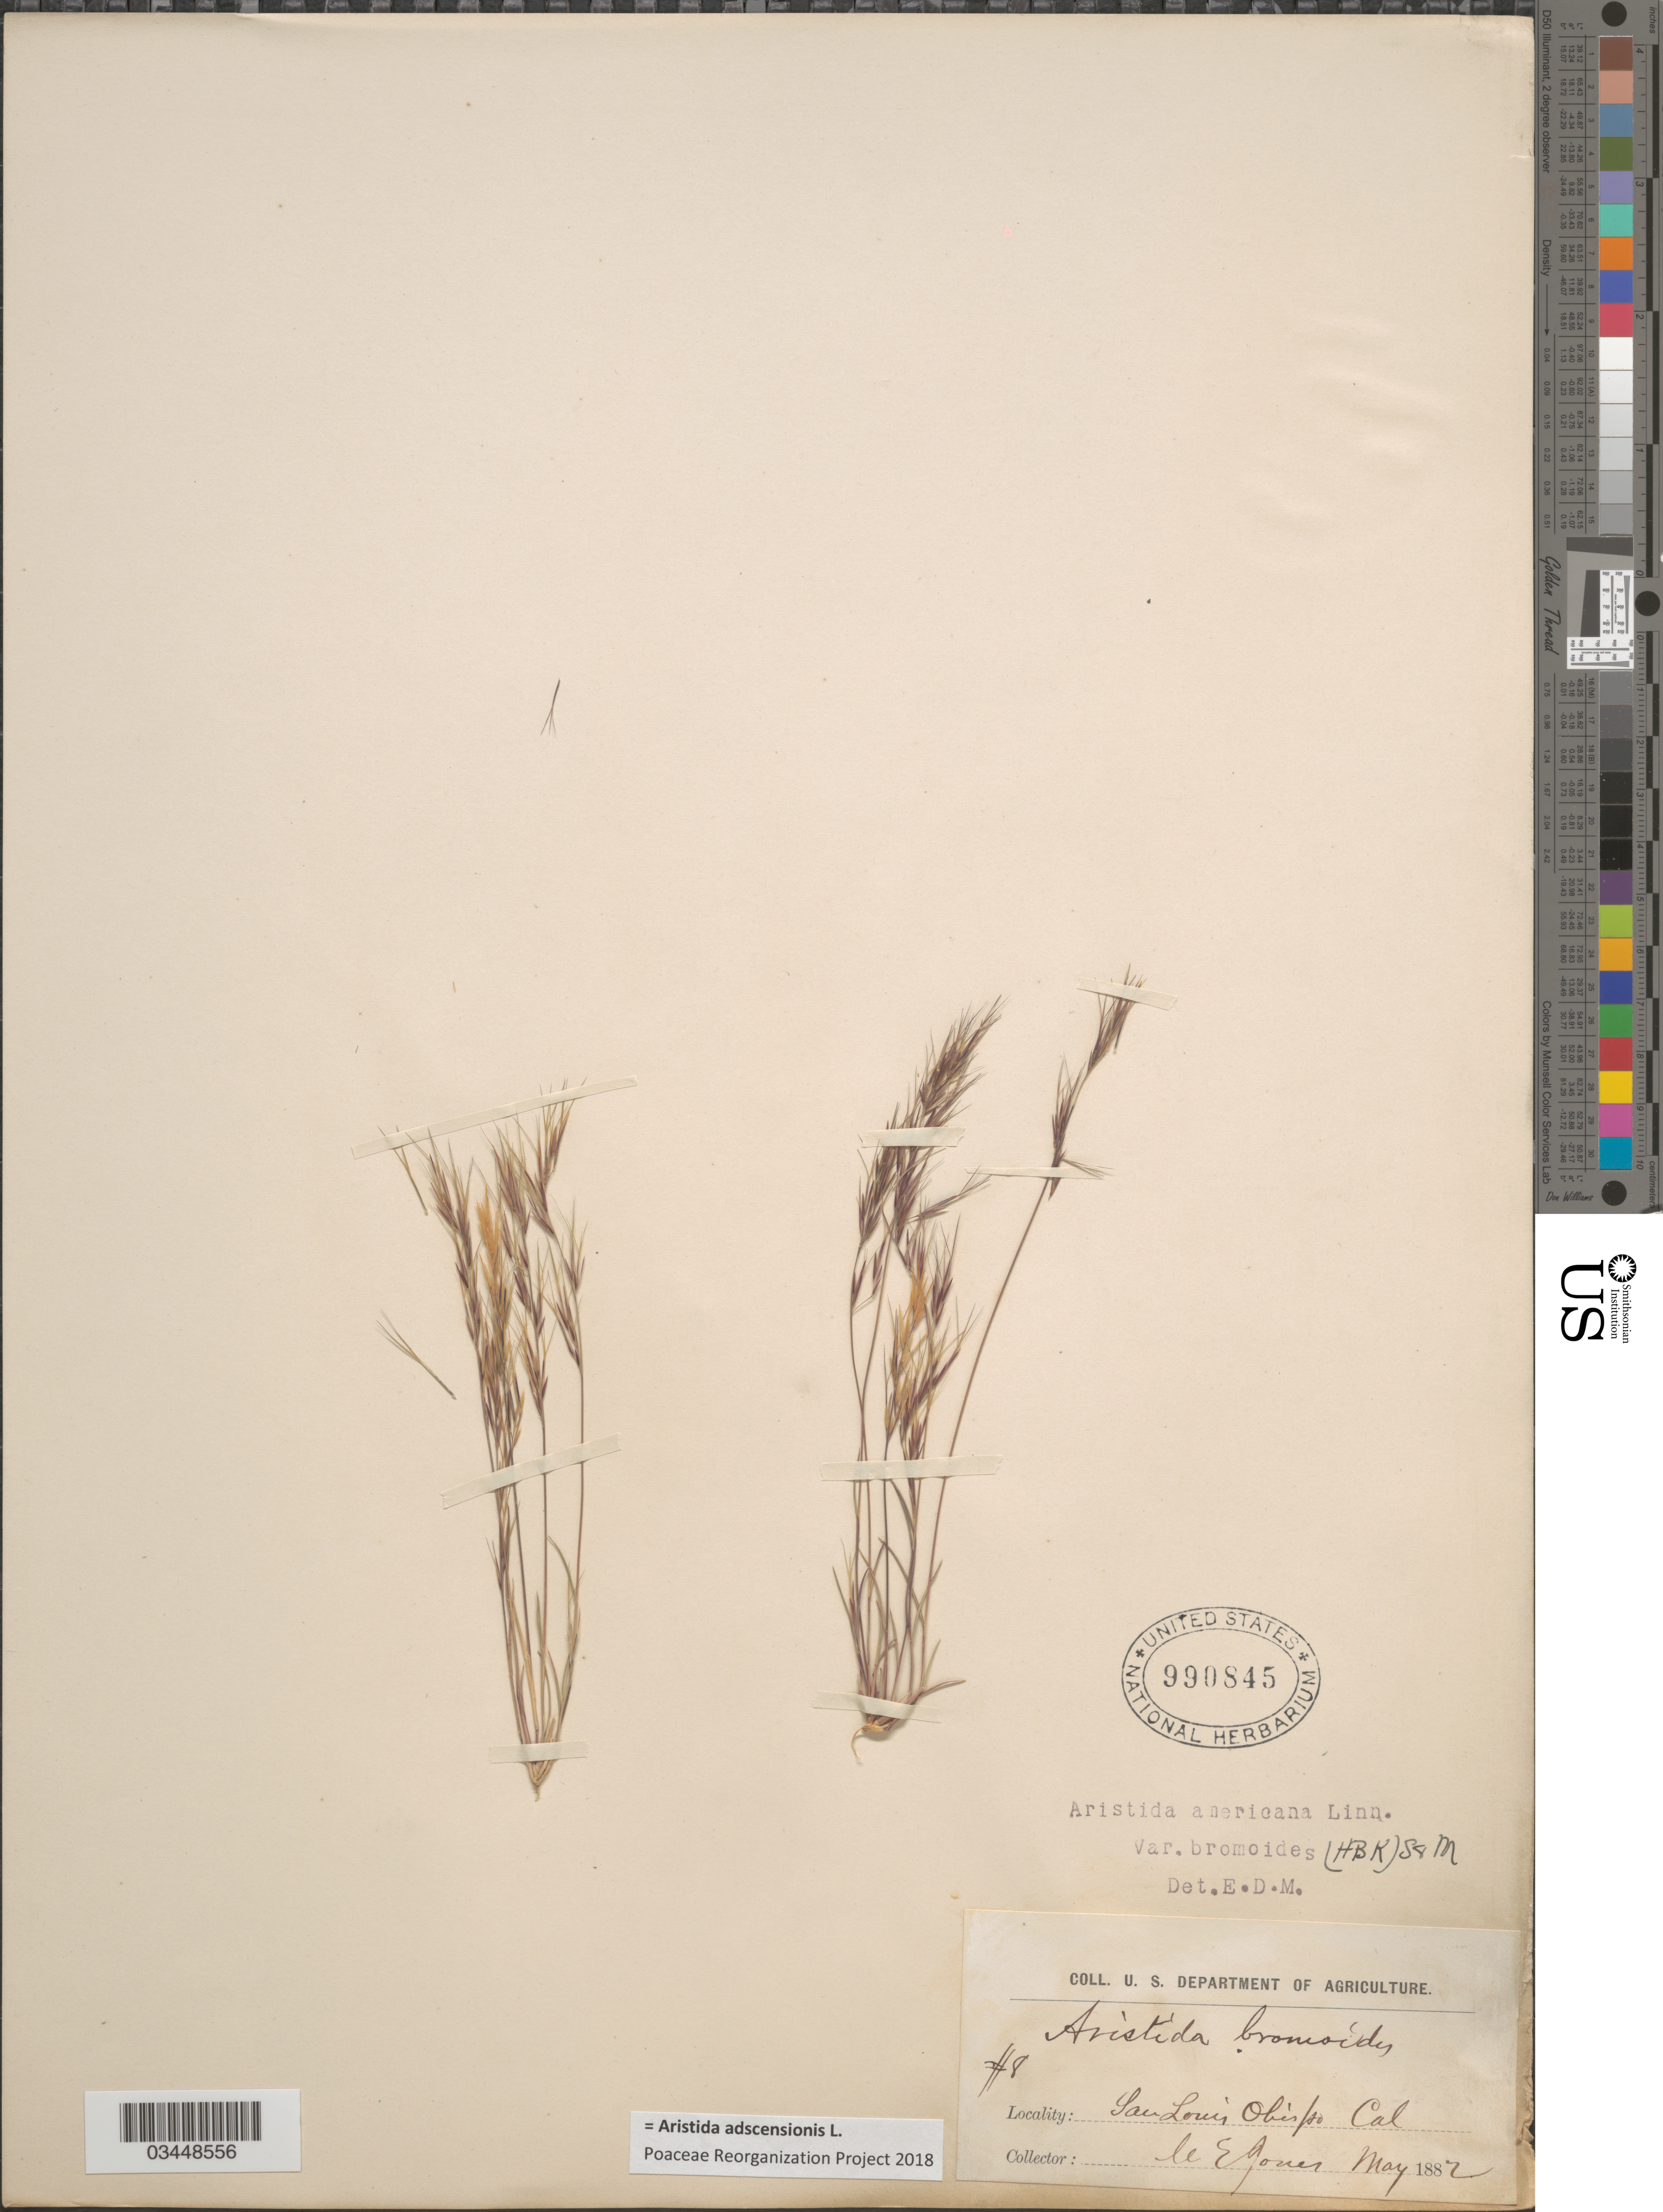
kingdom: Plantae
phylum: Tracheophyta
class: Liliopsida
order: Poales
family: Poaceae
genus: Aristida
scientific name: Aristida adscensionis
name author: L.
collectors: M. E. Jones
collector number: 8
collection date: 1882-05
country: United States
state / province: California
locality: San Louis Obispo.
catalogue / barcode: US 990845